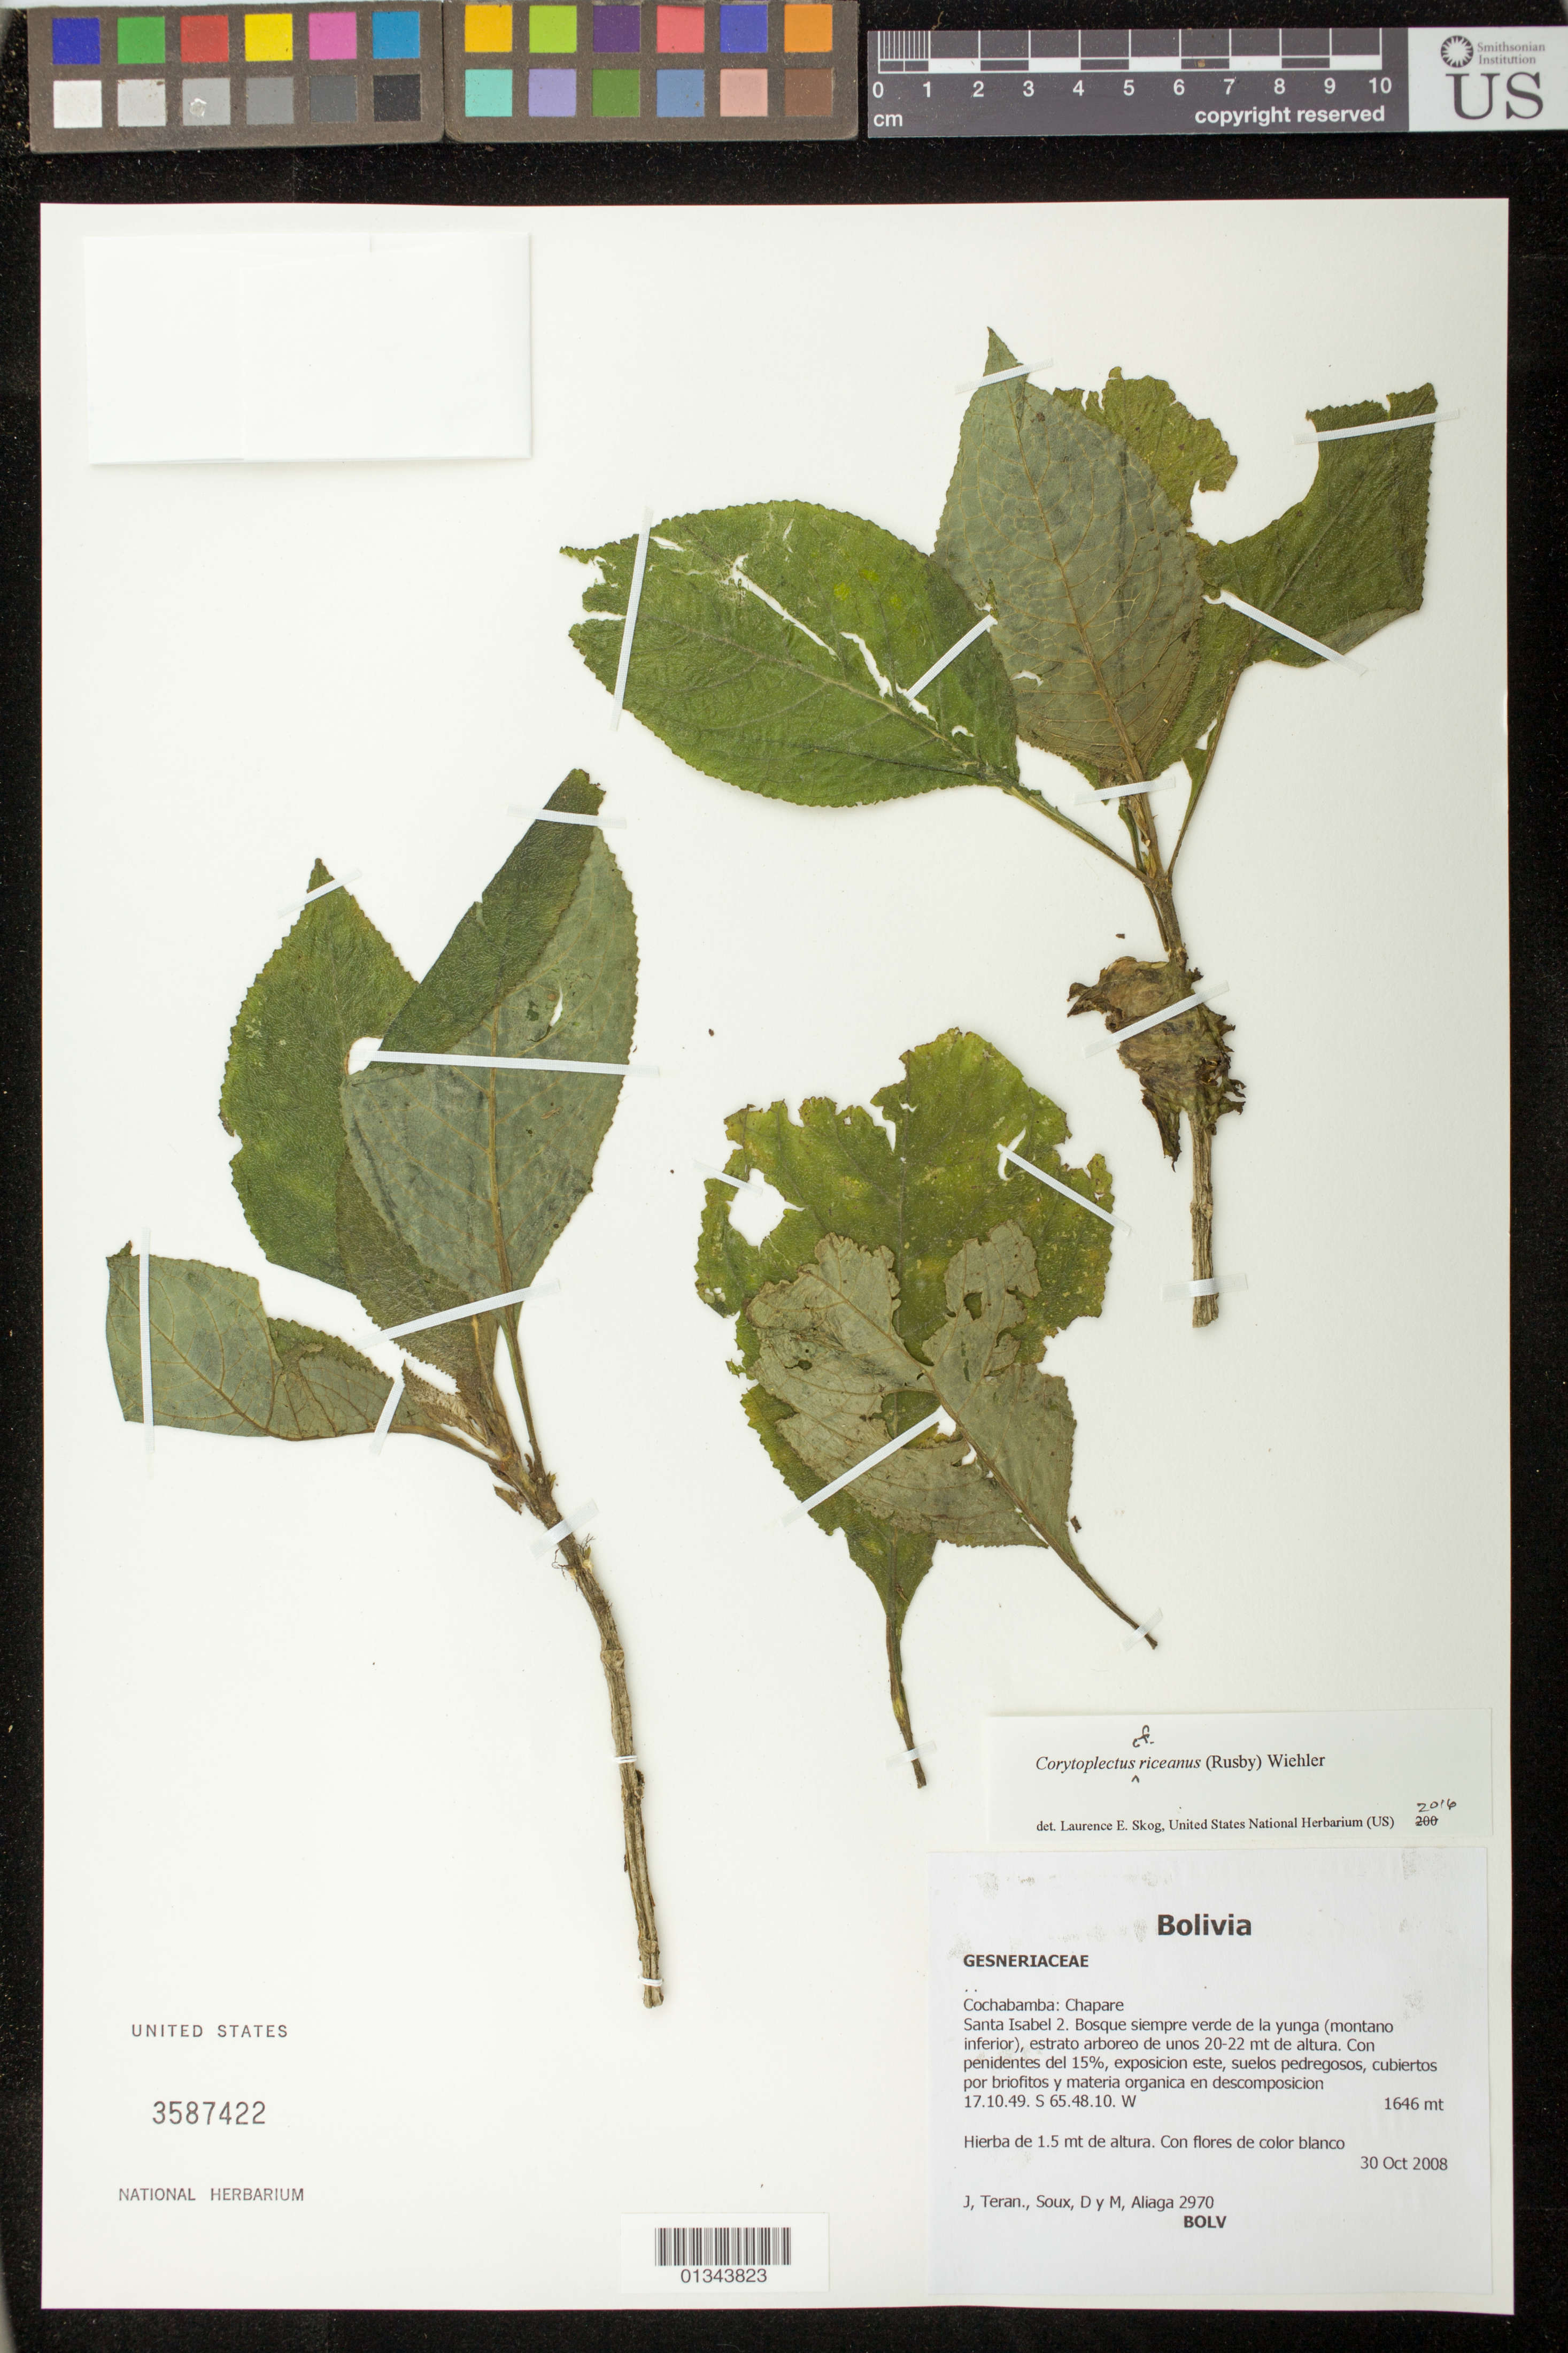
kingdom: Plantae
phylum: Tracheophyta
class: Magnoliopsida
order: Lamiales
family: Gesneriaceae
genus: Corytoplectus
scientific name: Corytoplectus riceanus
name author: (Rusby) Wiehler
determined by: Skog, Laurence E.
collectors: J. Teran, D. Soux & M. Aliaga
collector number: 2970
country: Bolivia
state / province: Cochabamba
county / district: Chaparé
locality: Santa Isabel 2.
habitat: Bosque siempre verde de la yunga (montano inferior), estrato arboreo de unos 20-22 mt de altura. Con penidentes del 15%, exposicion este, suelos pedregosos, cubiertos por briofitos y materia organica en descomposicion.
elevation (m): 1646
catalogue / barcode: US 3587422